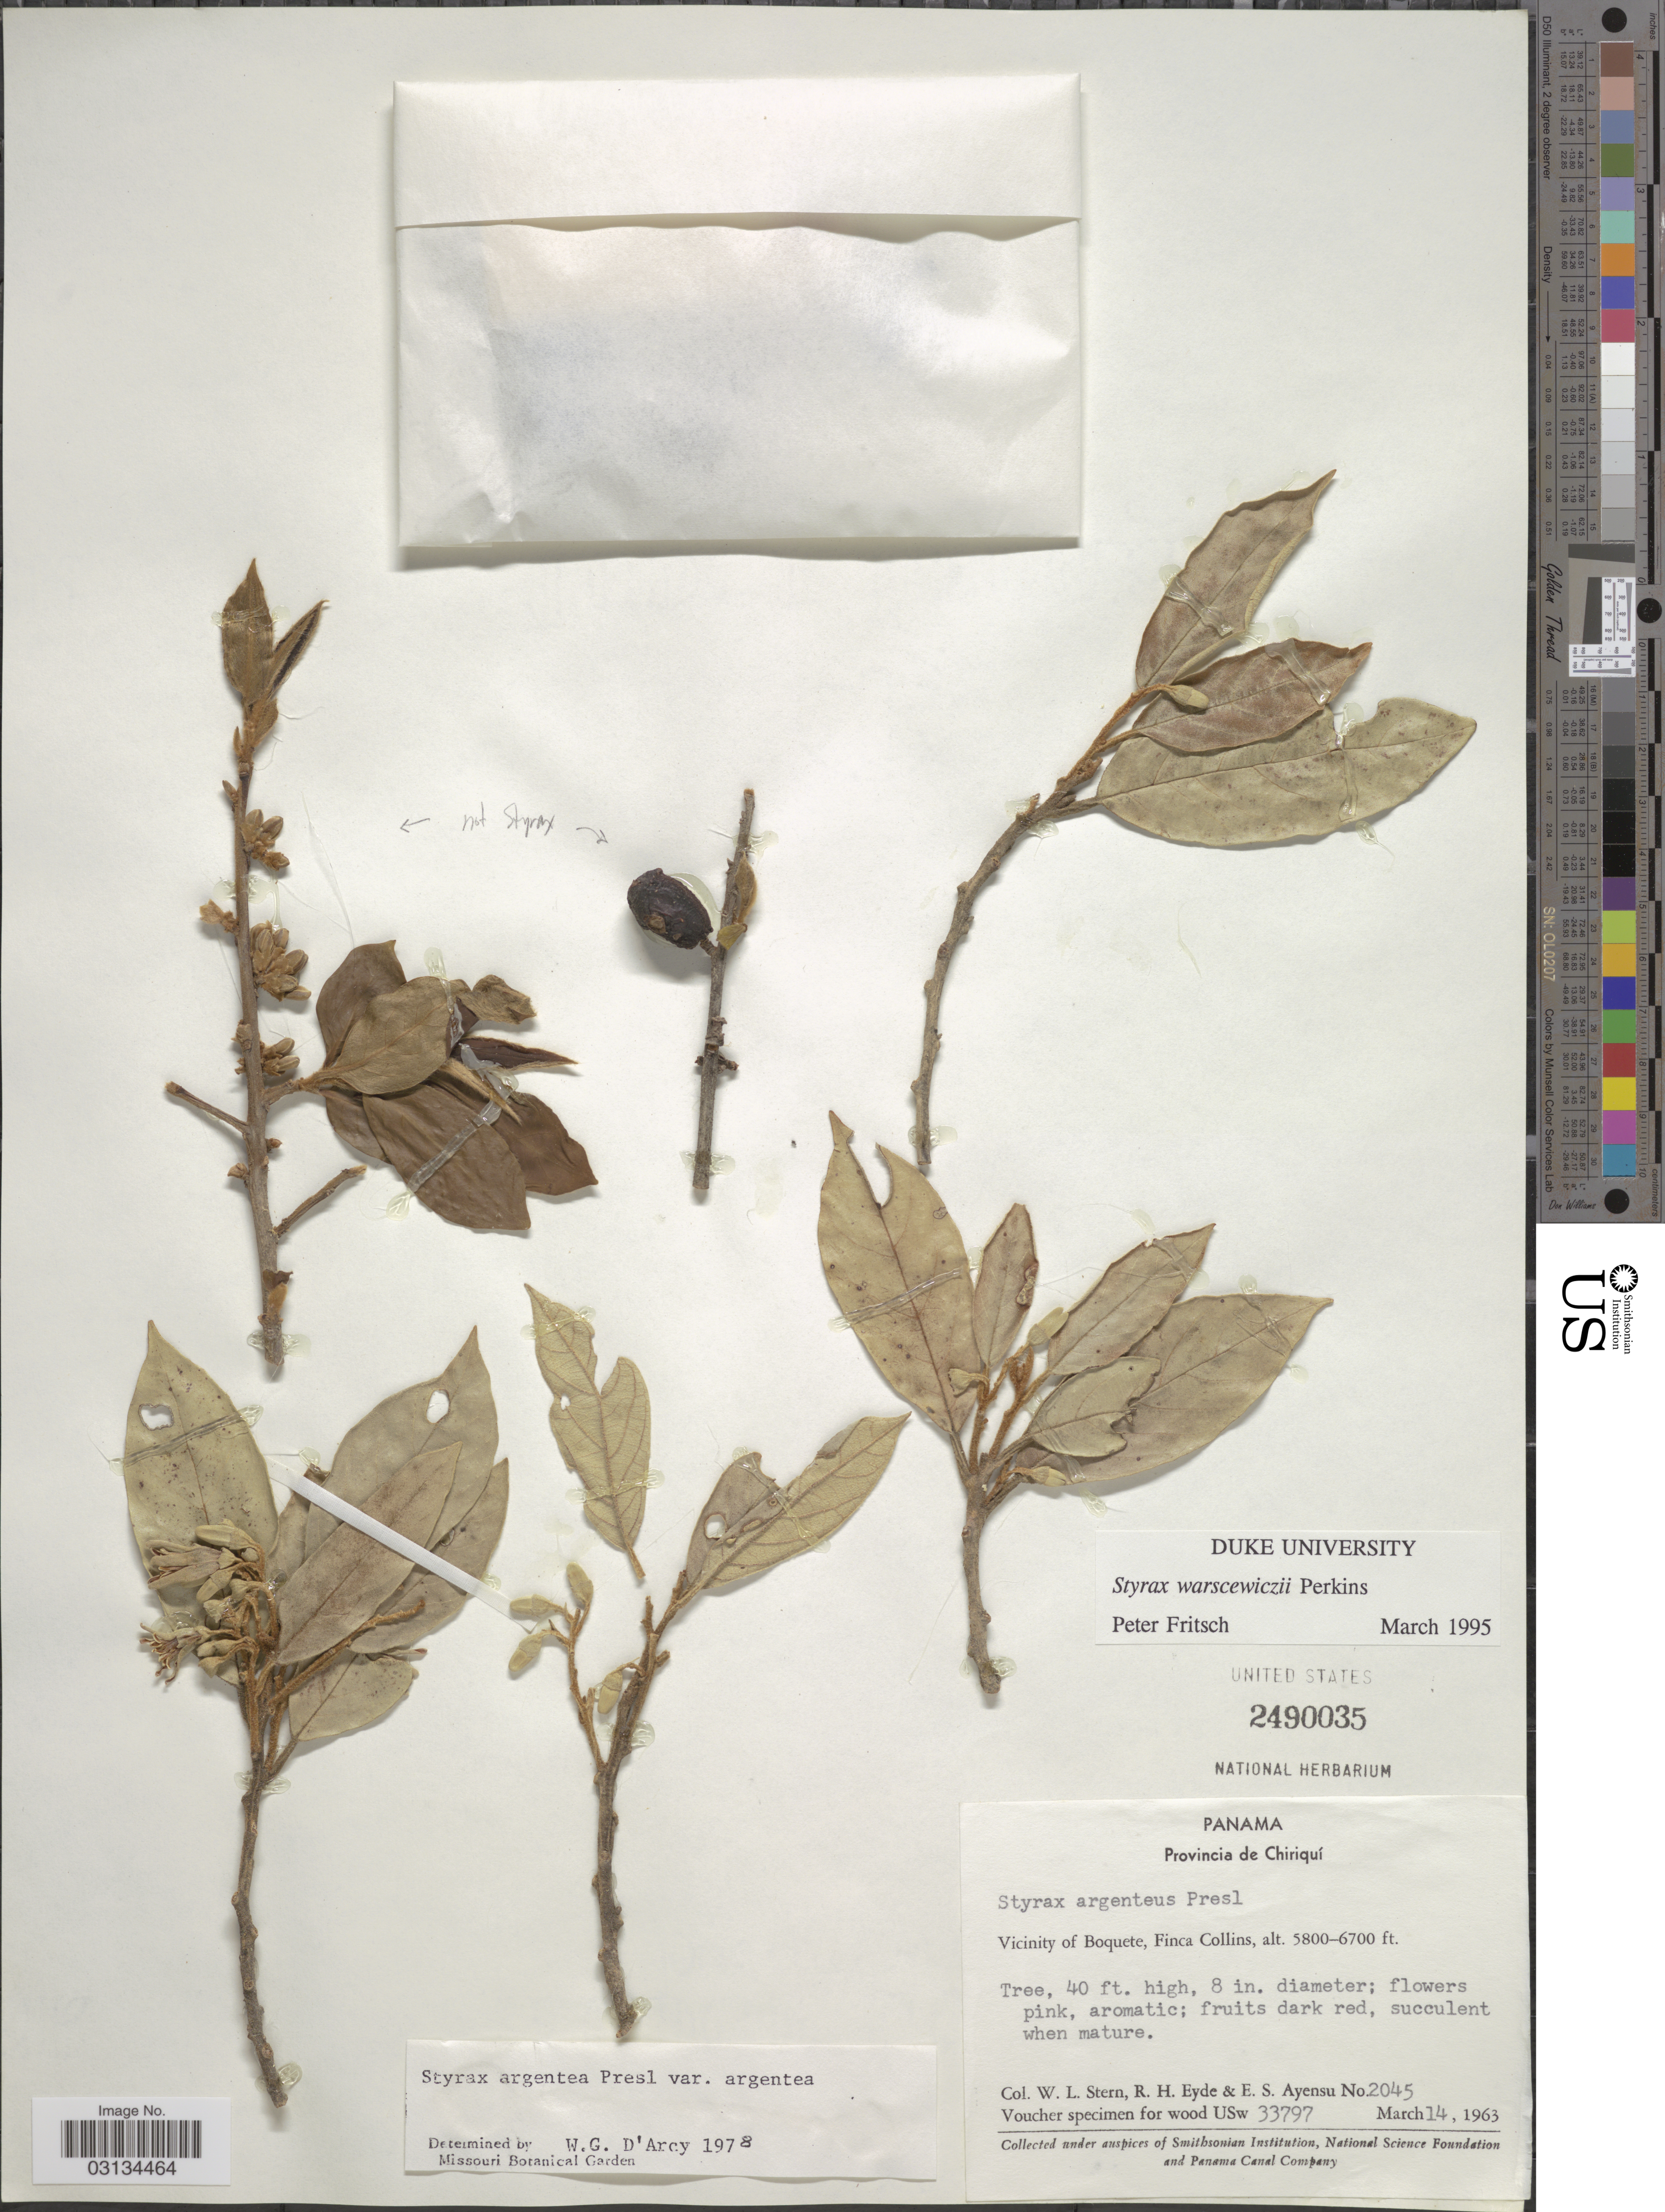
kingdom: Plantae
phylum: Tracheophyta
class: Magnoliopsida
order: Ericales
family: Styracaceae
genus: Styrax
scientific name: Styrax warscewiczii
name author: Perkins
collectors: W. L. Stern, R. H. Eyde & E. S. Ayensu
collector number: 2045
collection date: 1963-03-14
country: Panama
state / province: Chiriqui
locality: Vicinity of Boquete, Finca Collins.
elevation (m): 1768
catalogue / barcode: US 2490035